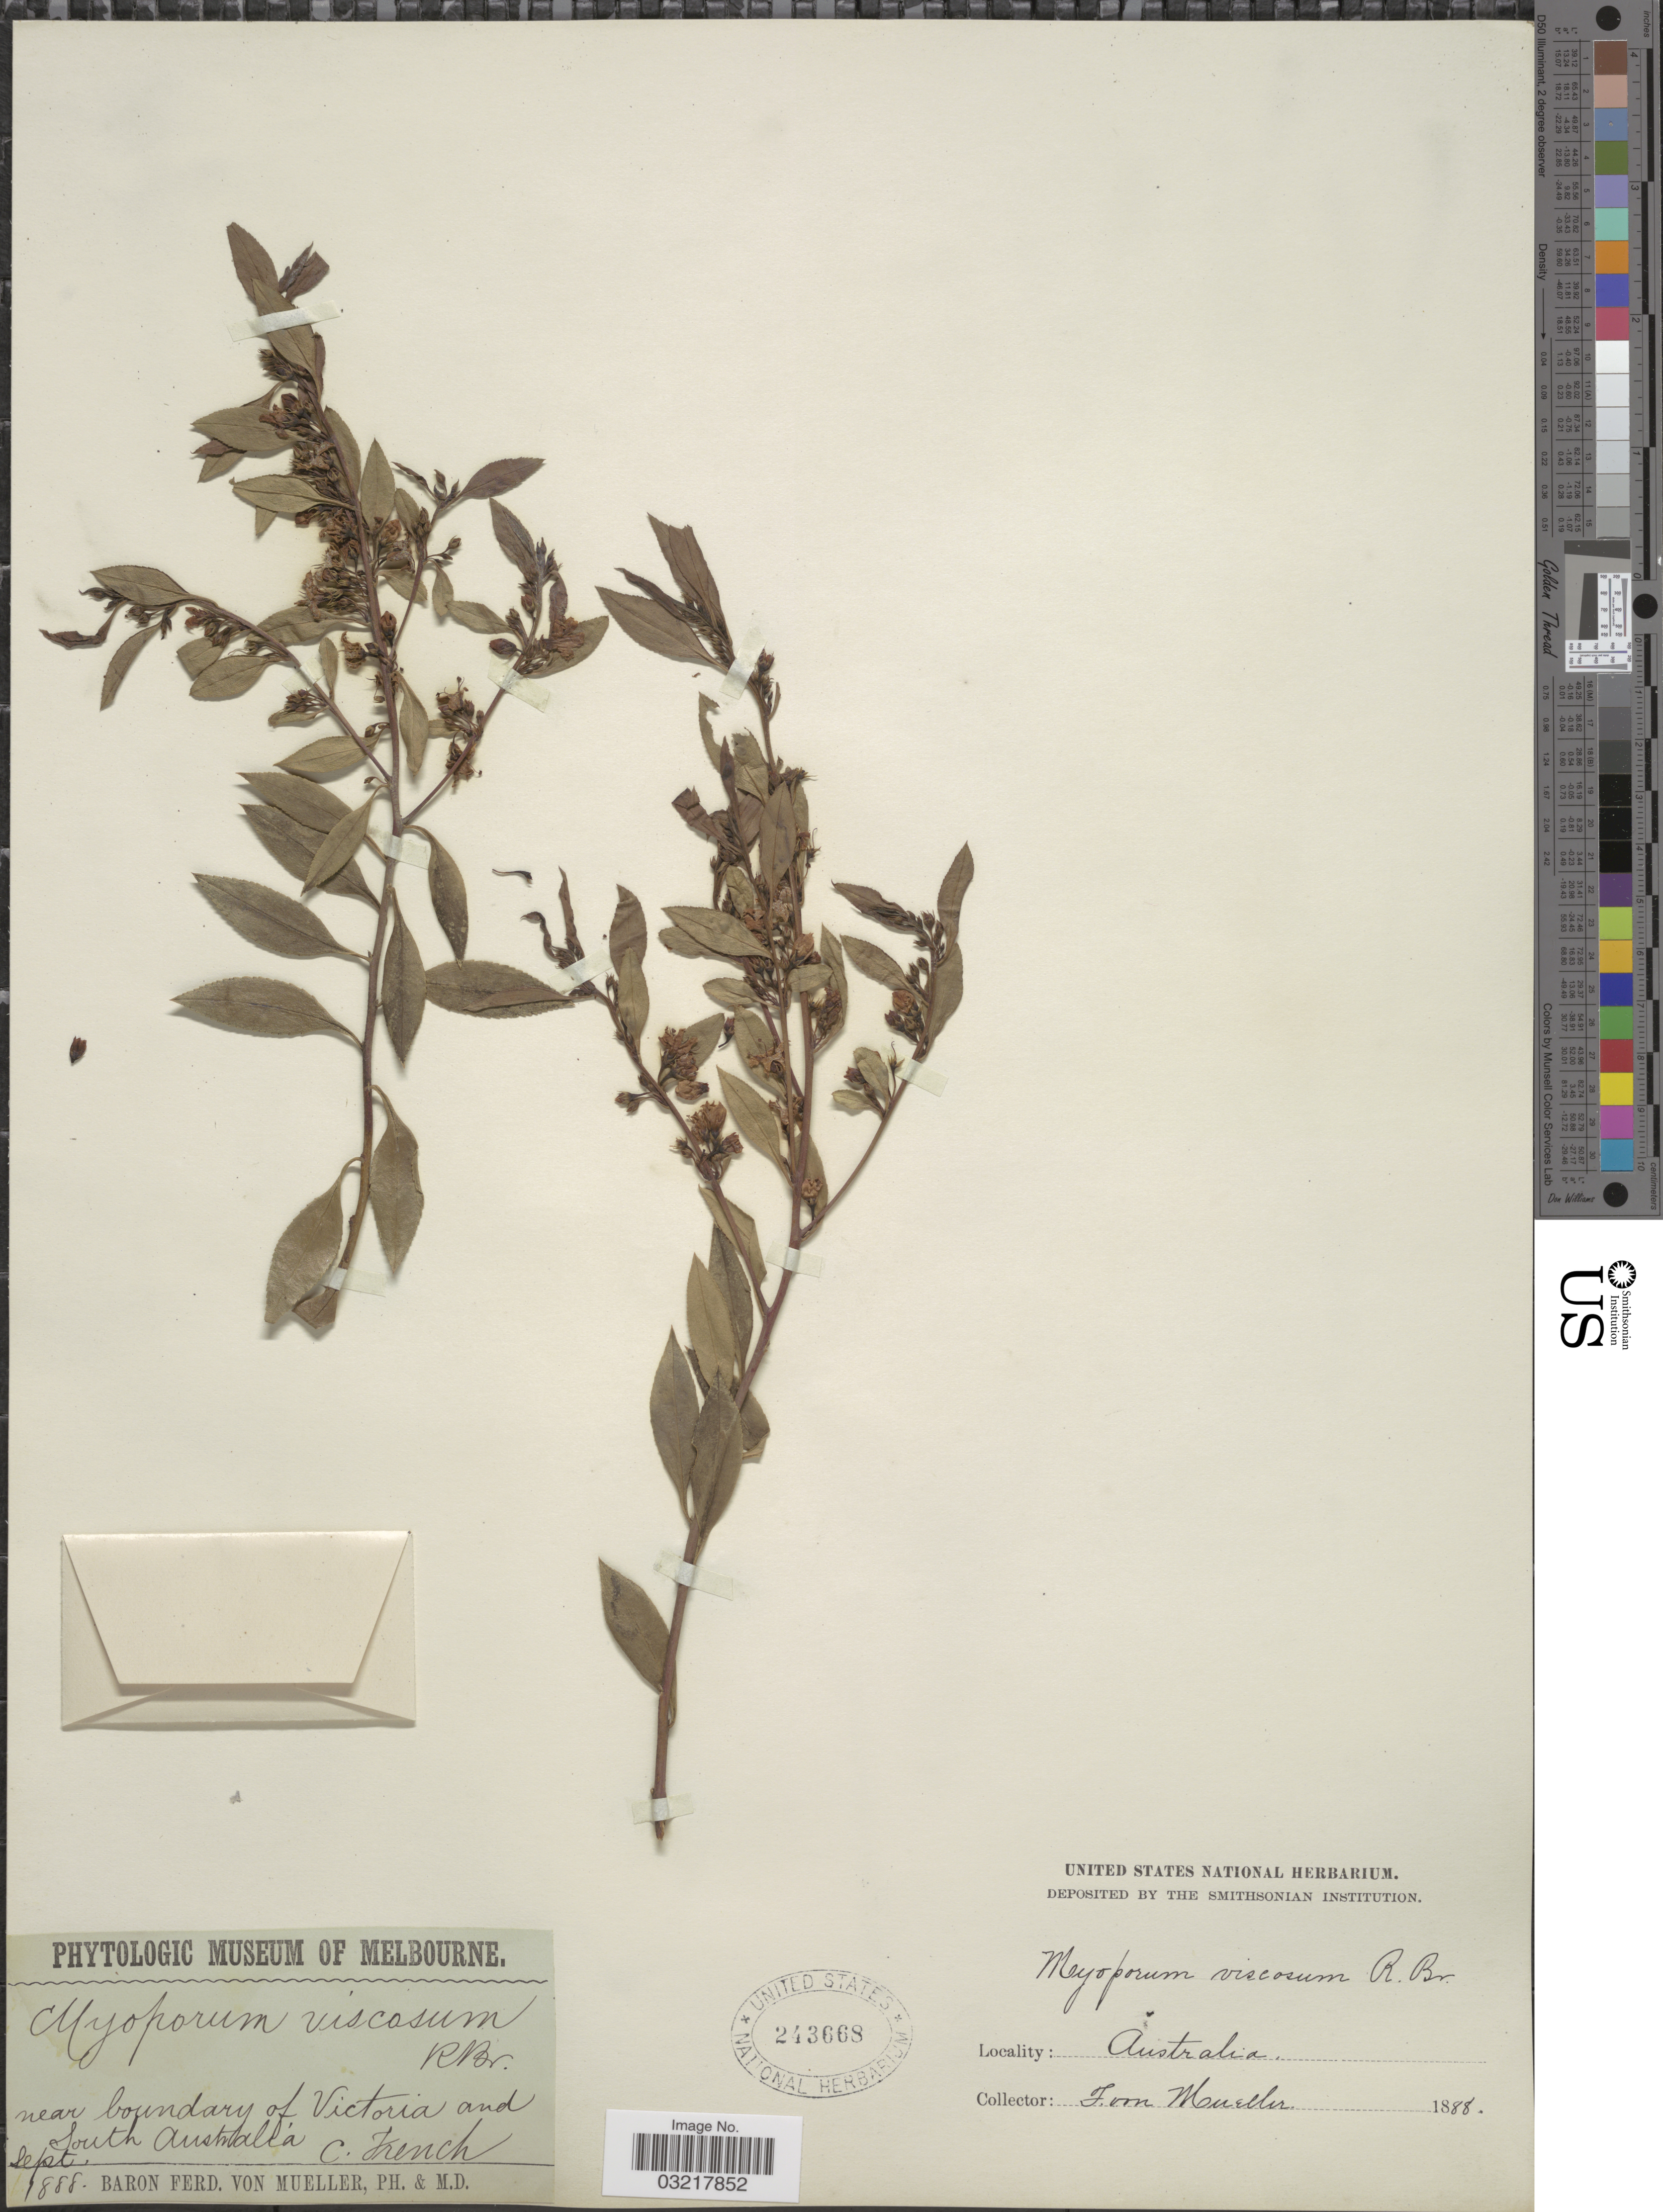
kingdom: Plantae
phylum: Tracheophyta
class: Magnoliopsida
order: Lamiales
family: Scrophulariaceae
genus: Myoporum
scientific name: Myoporum viscosum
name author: R. Br.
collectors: C. French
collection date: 1888-09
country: Australia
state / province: South Australia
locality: Near boundary of Victoria and South Australia.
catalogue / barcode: US 243668